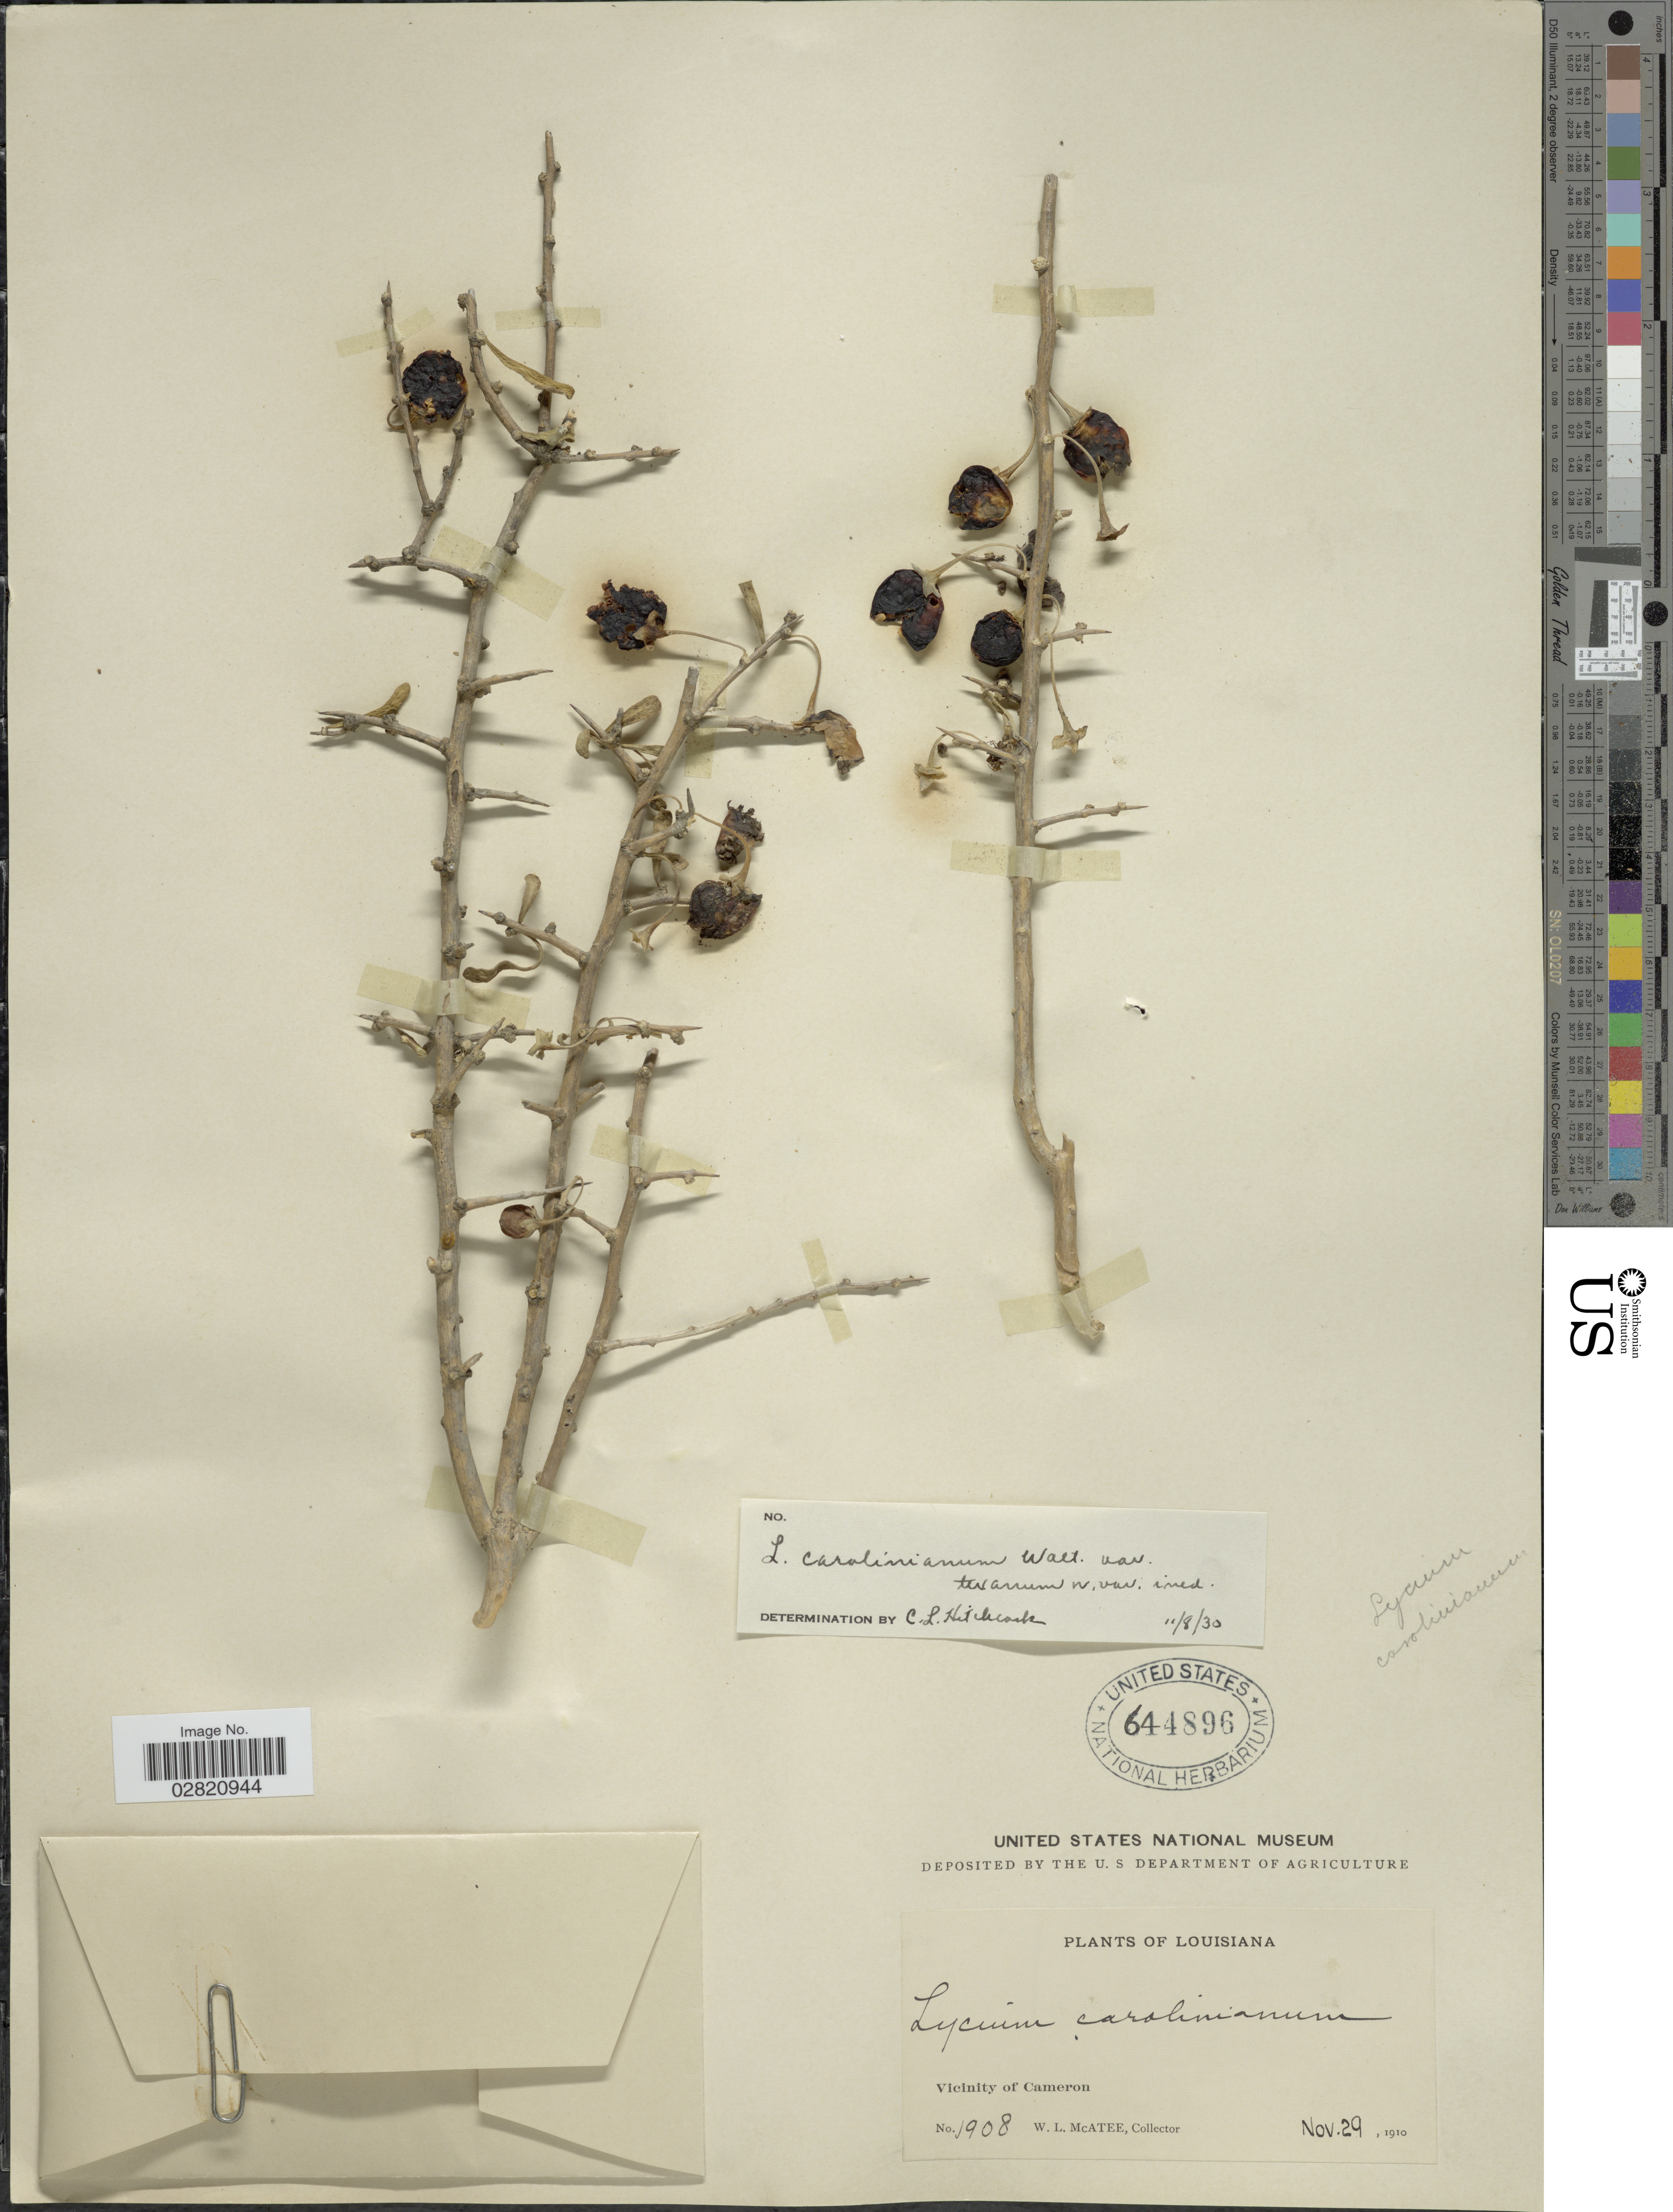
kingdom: Plantae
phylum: Tracheophyta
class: Magnoliopsida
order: Solanales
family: Solanaceae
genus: Lycium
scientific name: Lycium carolinianum var. quadrifidum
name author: Walter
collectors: W. McAtee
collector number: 1908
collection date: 1910-11-29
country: United States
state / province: Louisiana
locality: Vicinity of Cameron.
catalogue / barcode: US 644896